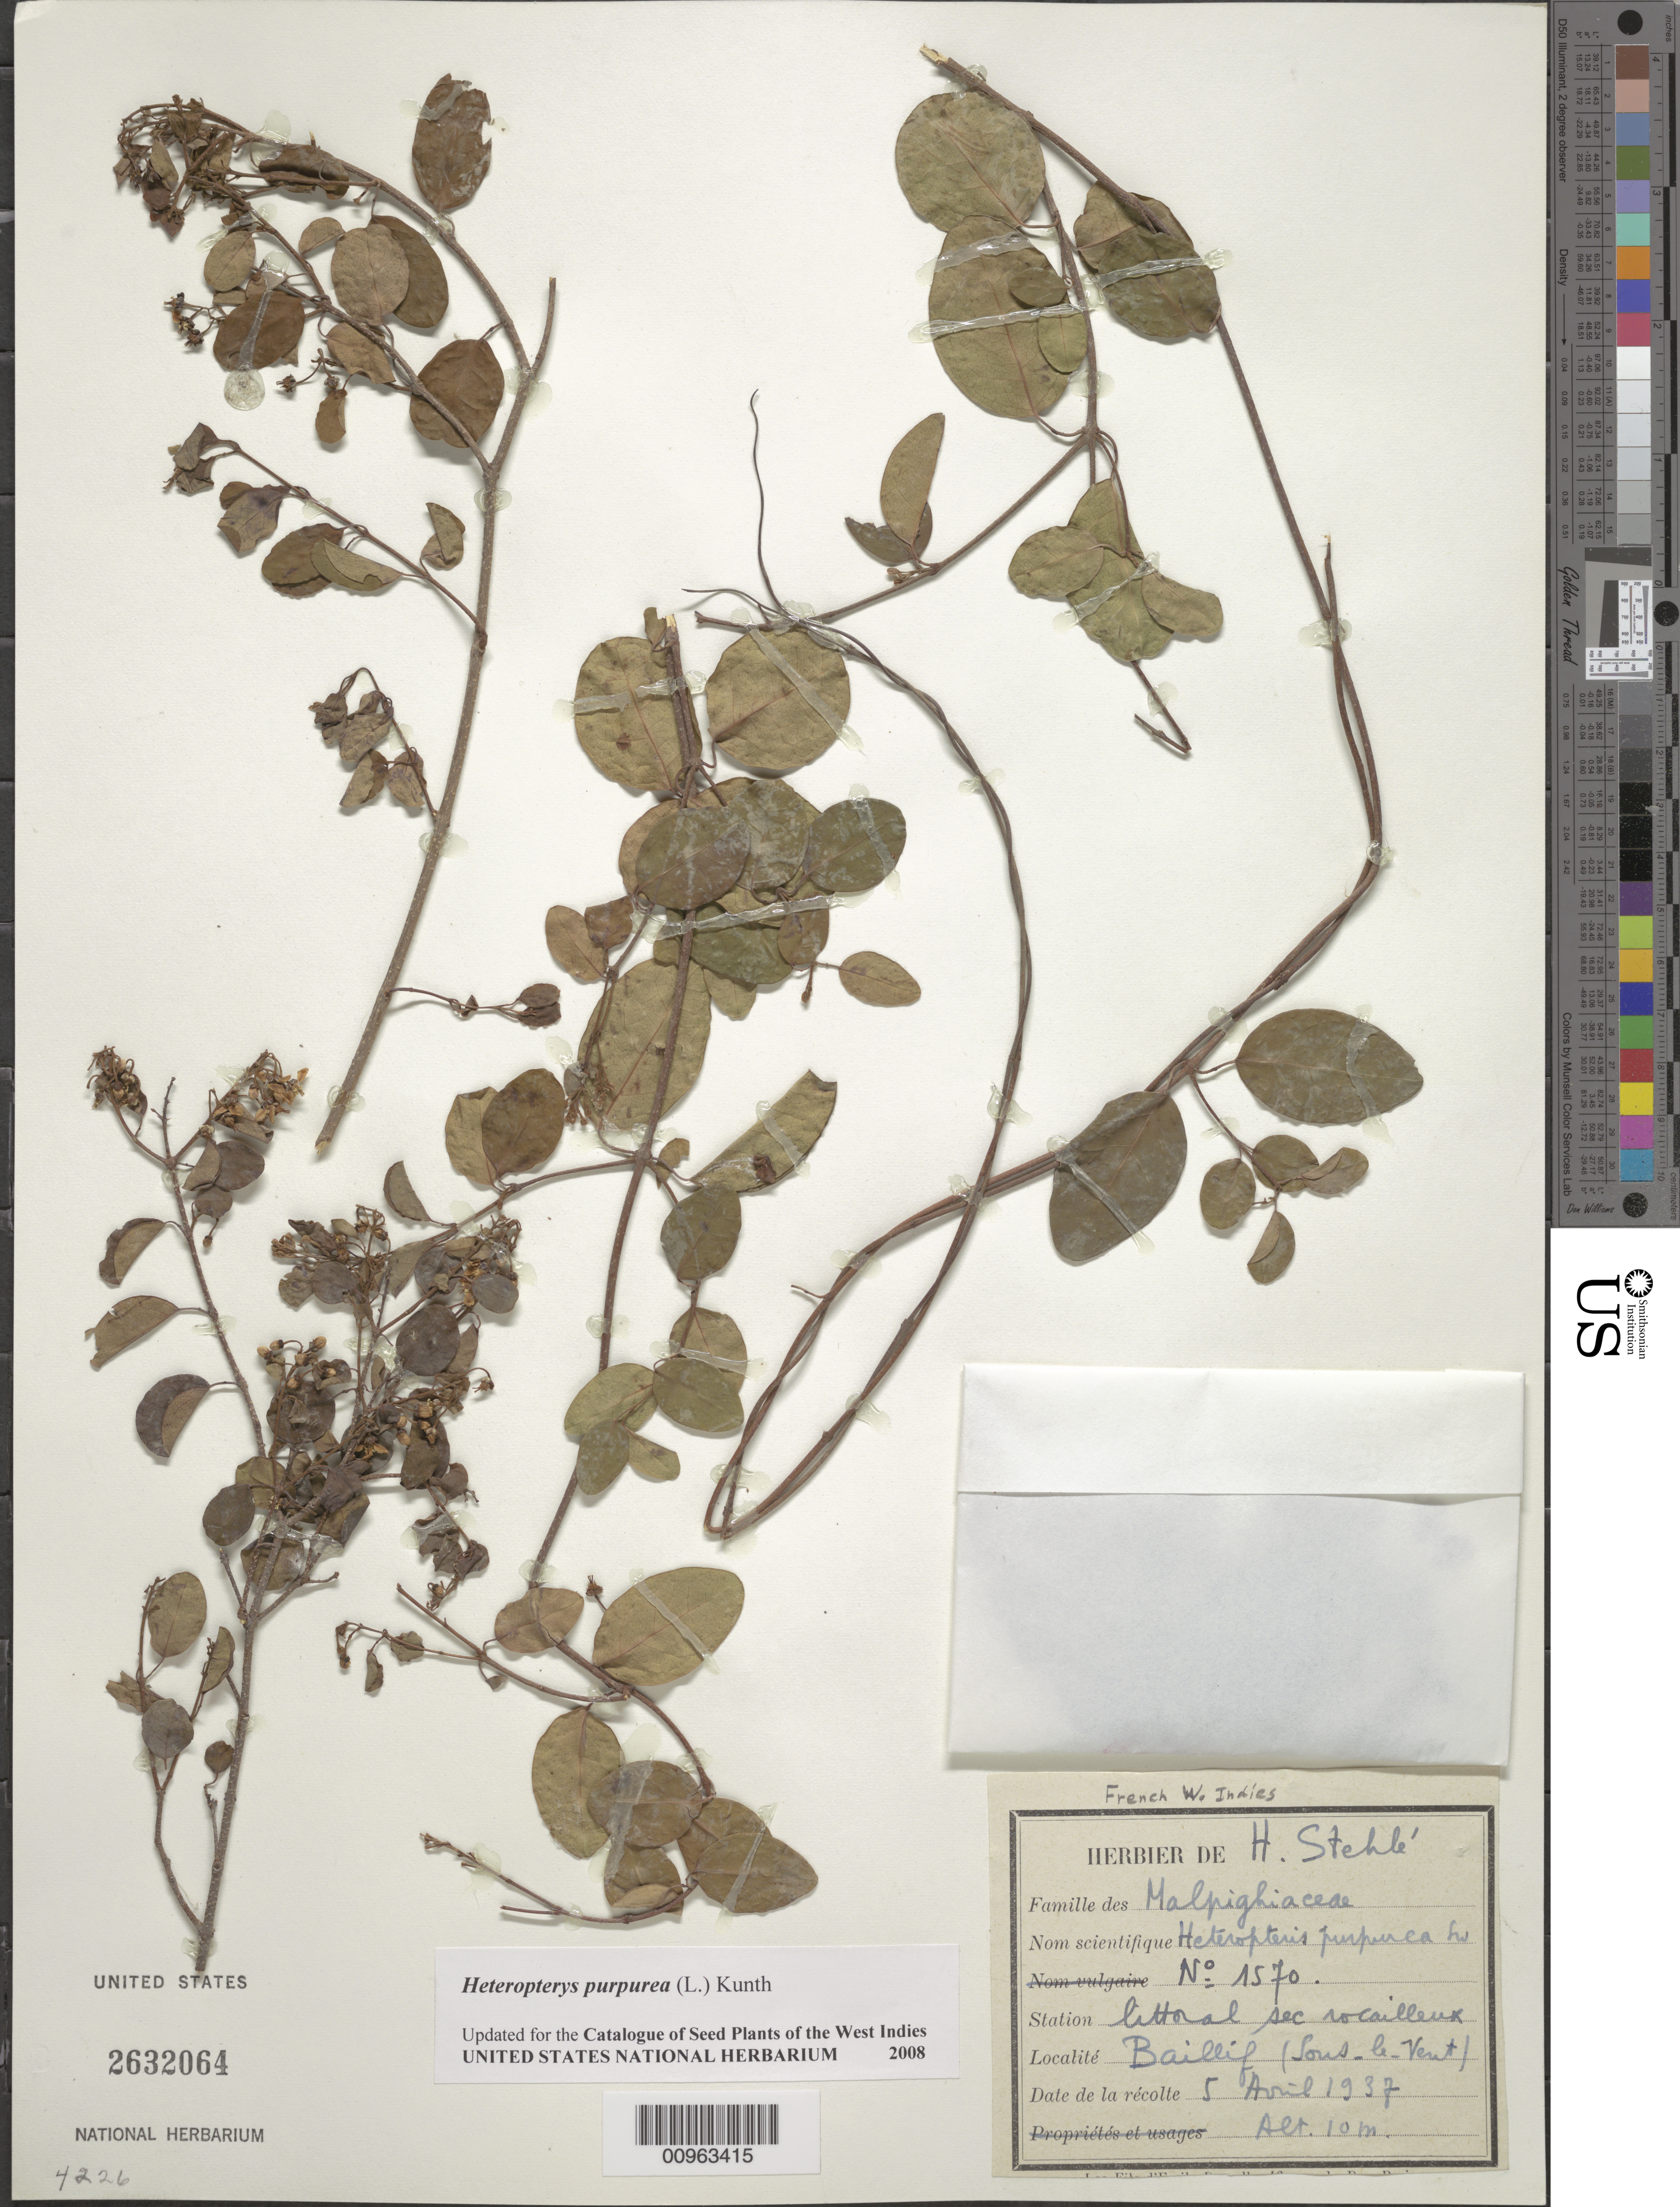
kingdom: Plantae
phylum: Tracheophyta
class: Magnoliopsida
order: Malpighiales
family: Malpighiaceae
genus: Heteropterys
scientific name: Heteropterys purpurea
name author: (L.) Kunth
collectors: H. Stehlé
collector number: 1570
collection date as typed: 05 Aug 1937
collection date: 1937-08-05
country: Guadeloupe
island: Basse Terre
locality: Baillif (Sous le Vert)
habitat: Littoral sec rocailleux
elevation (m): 10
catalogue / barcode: US 2632064